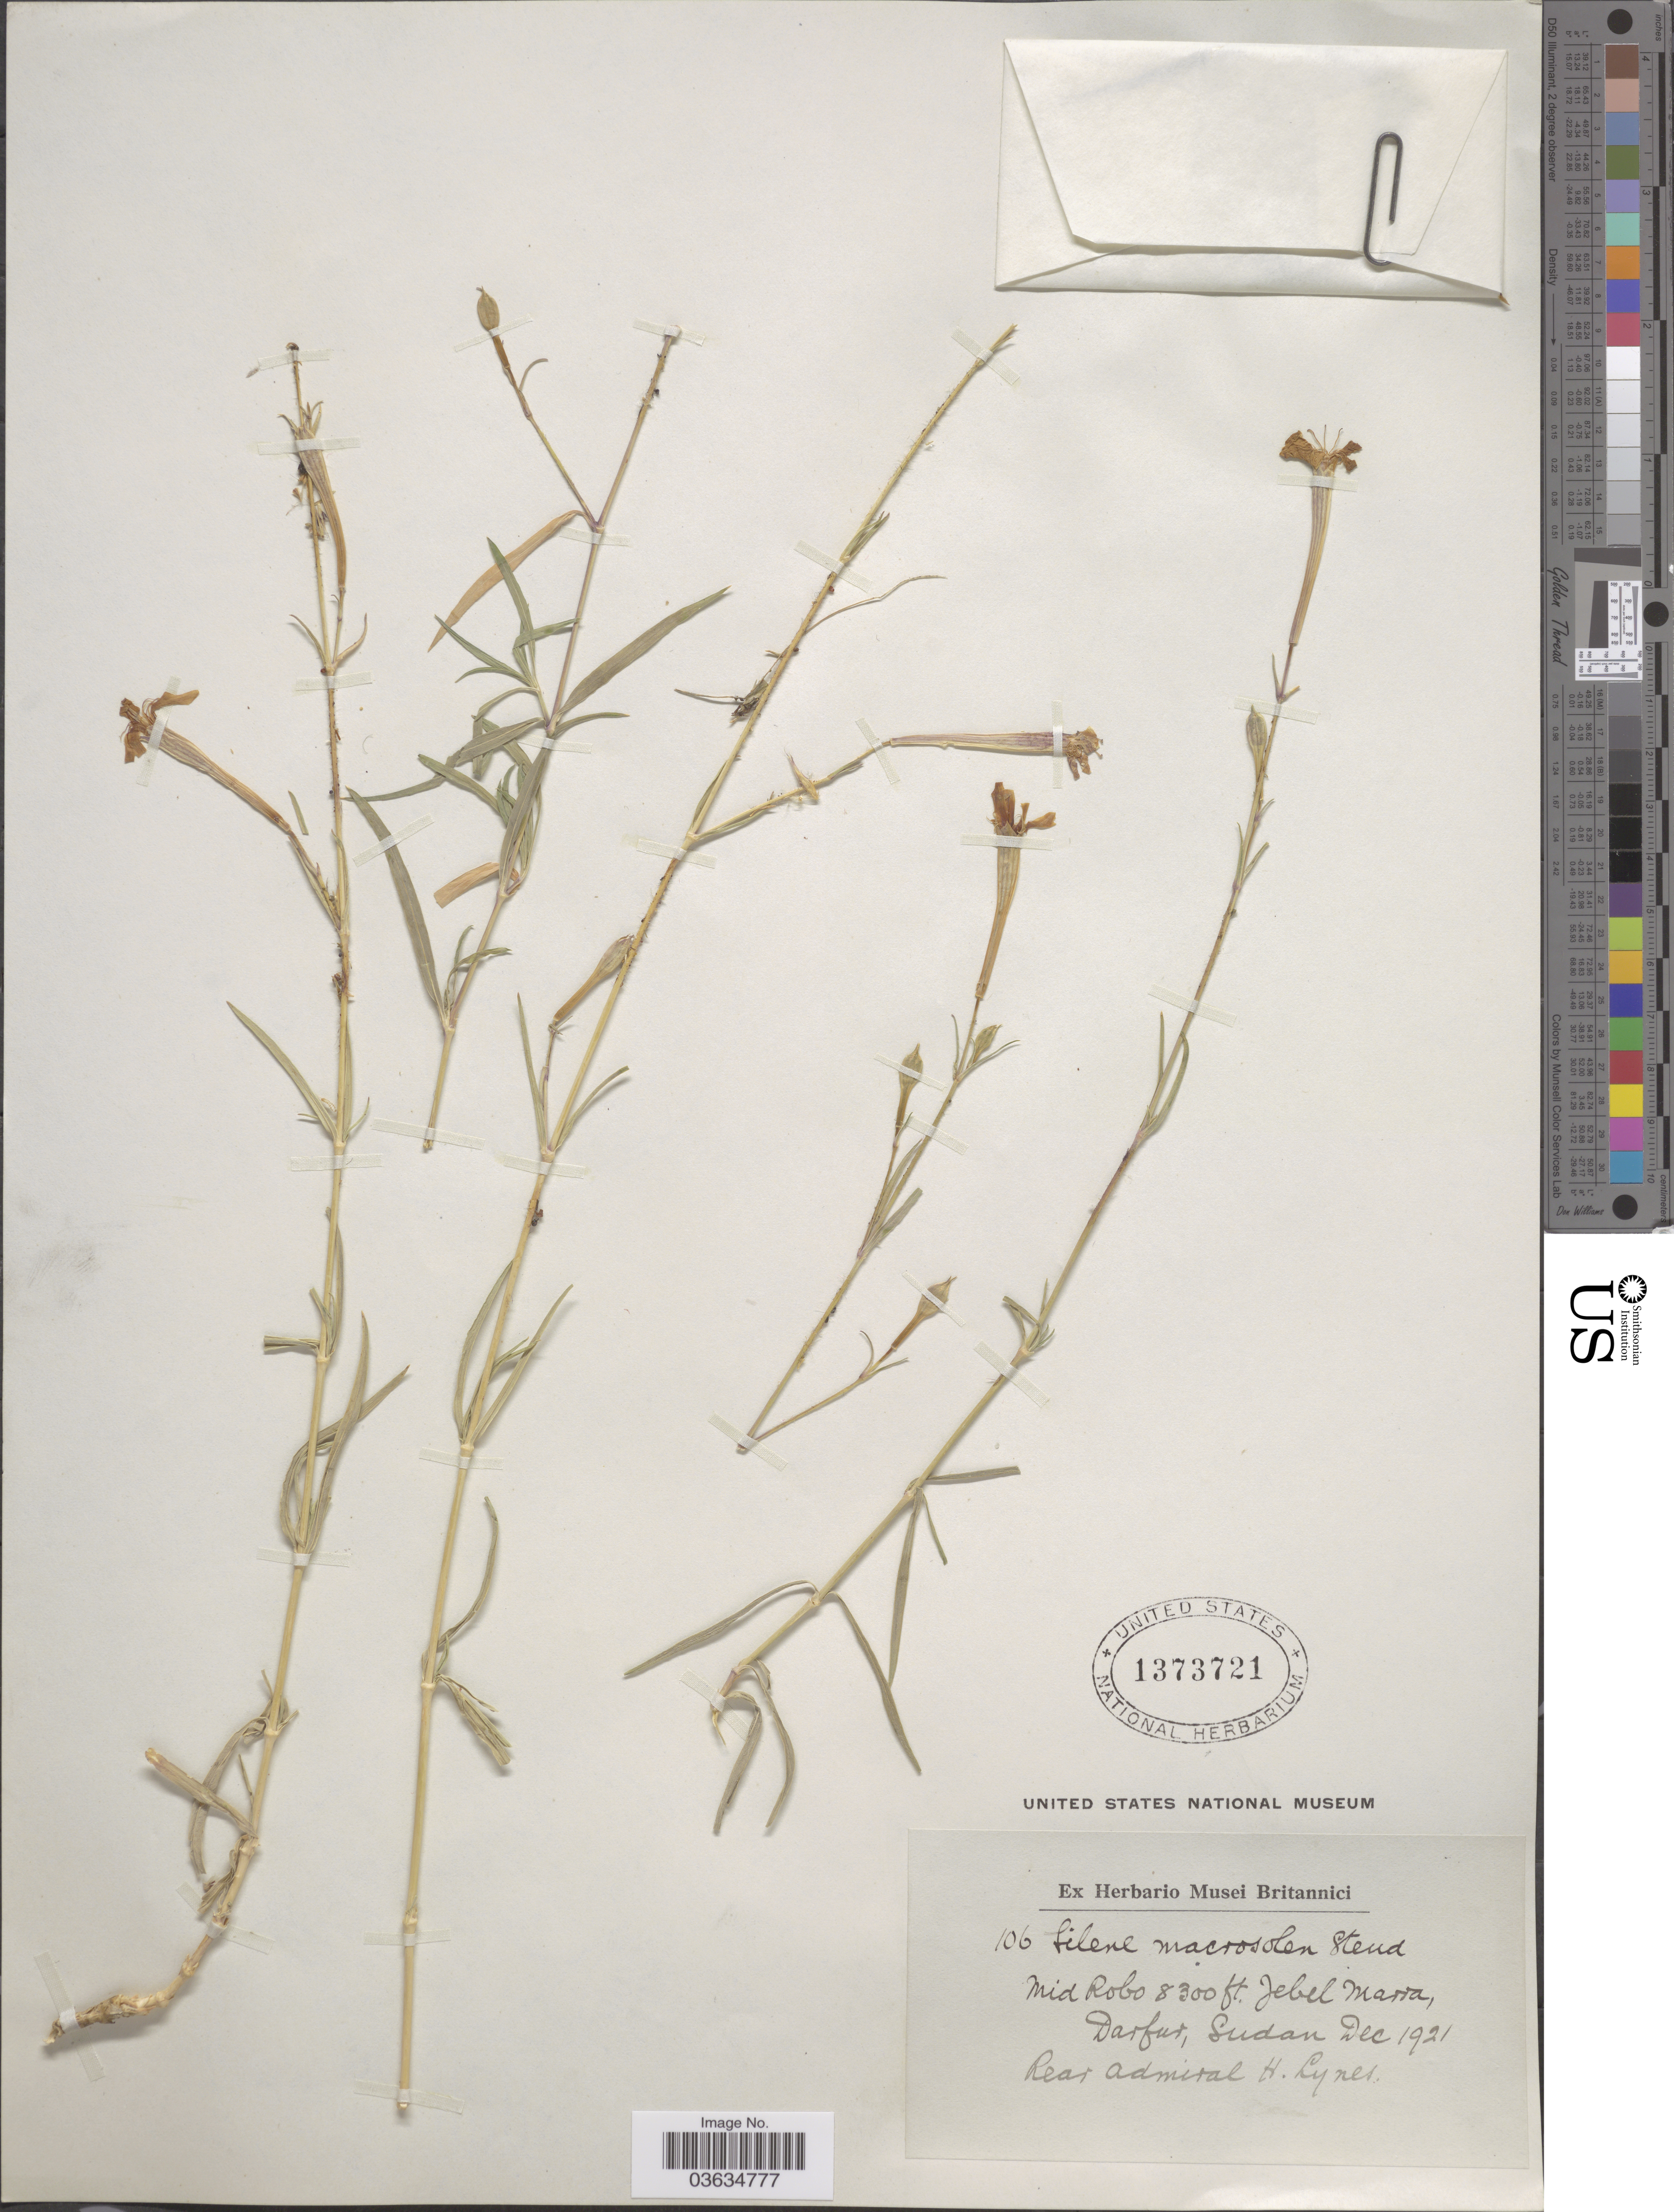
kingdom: Plantae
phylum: Tracheophyta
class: Magnoliopsida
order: Caryophyllales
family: Caryophyllaceae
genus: Silene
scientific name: Silene macrosolen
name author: Steud. ex A. Rich.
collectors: H. Lynes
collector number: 106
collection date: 1921-12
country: Sudan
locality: Mid Robo. Jebel Marra, Darfur.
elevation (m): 2530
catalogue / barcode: US 1373721